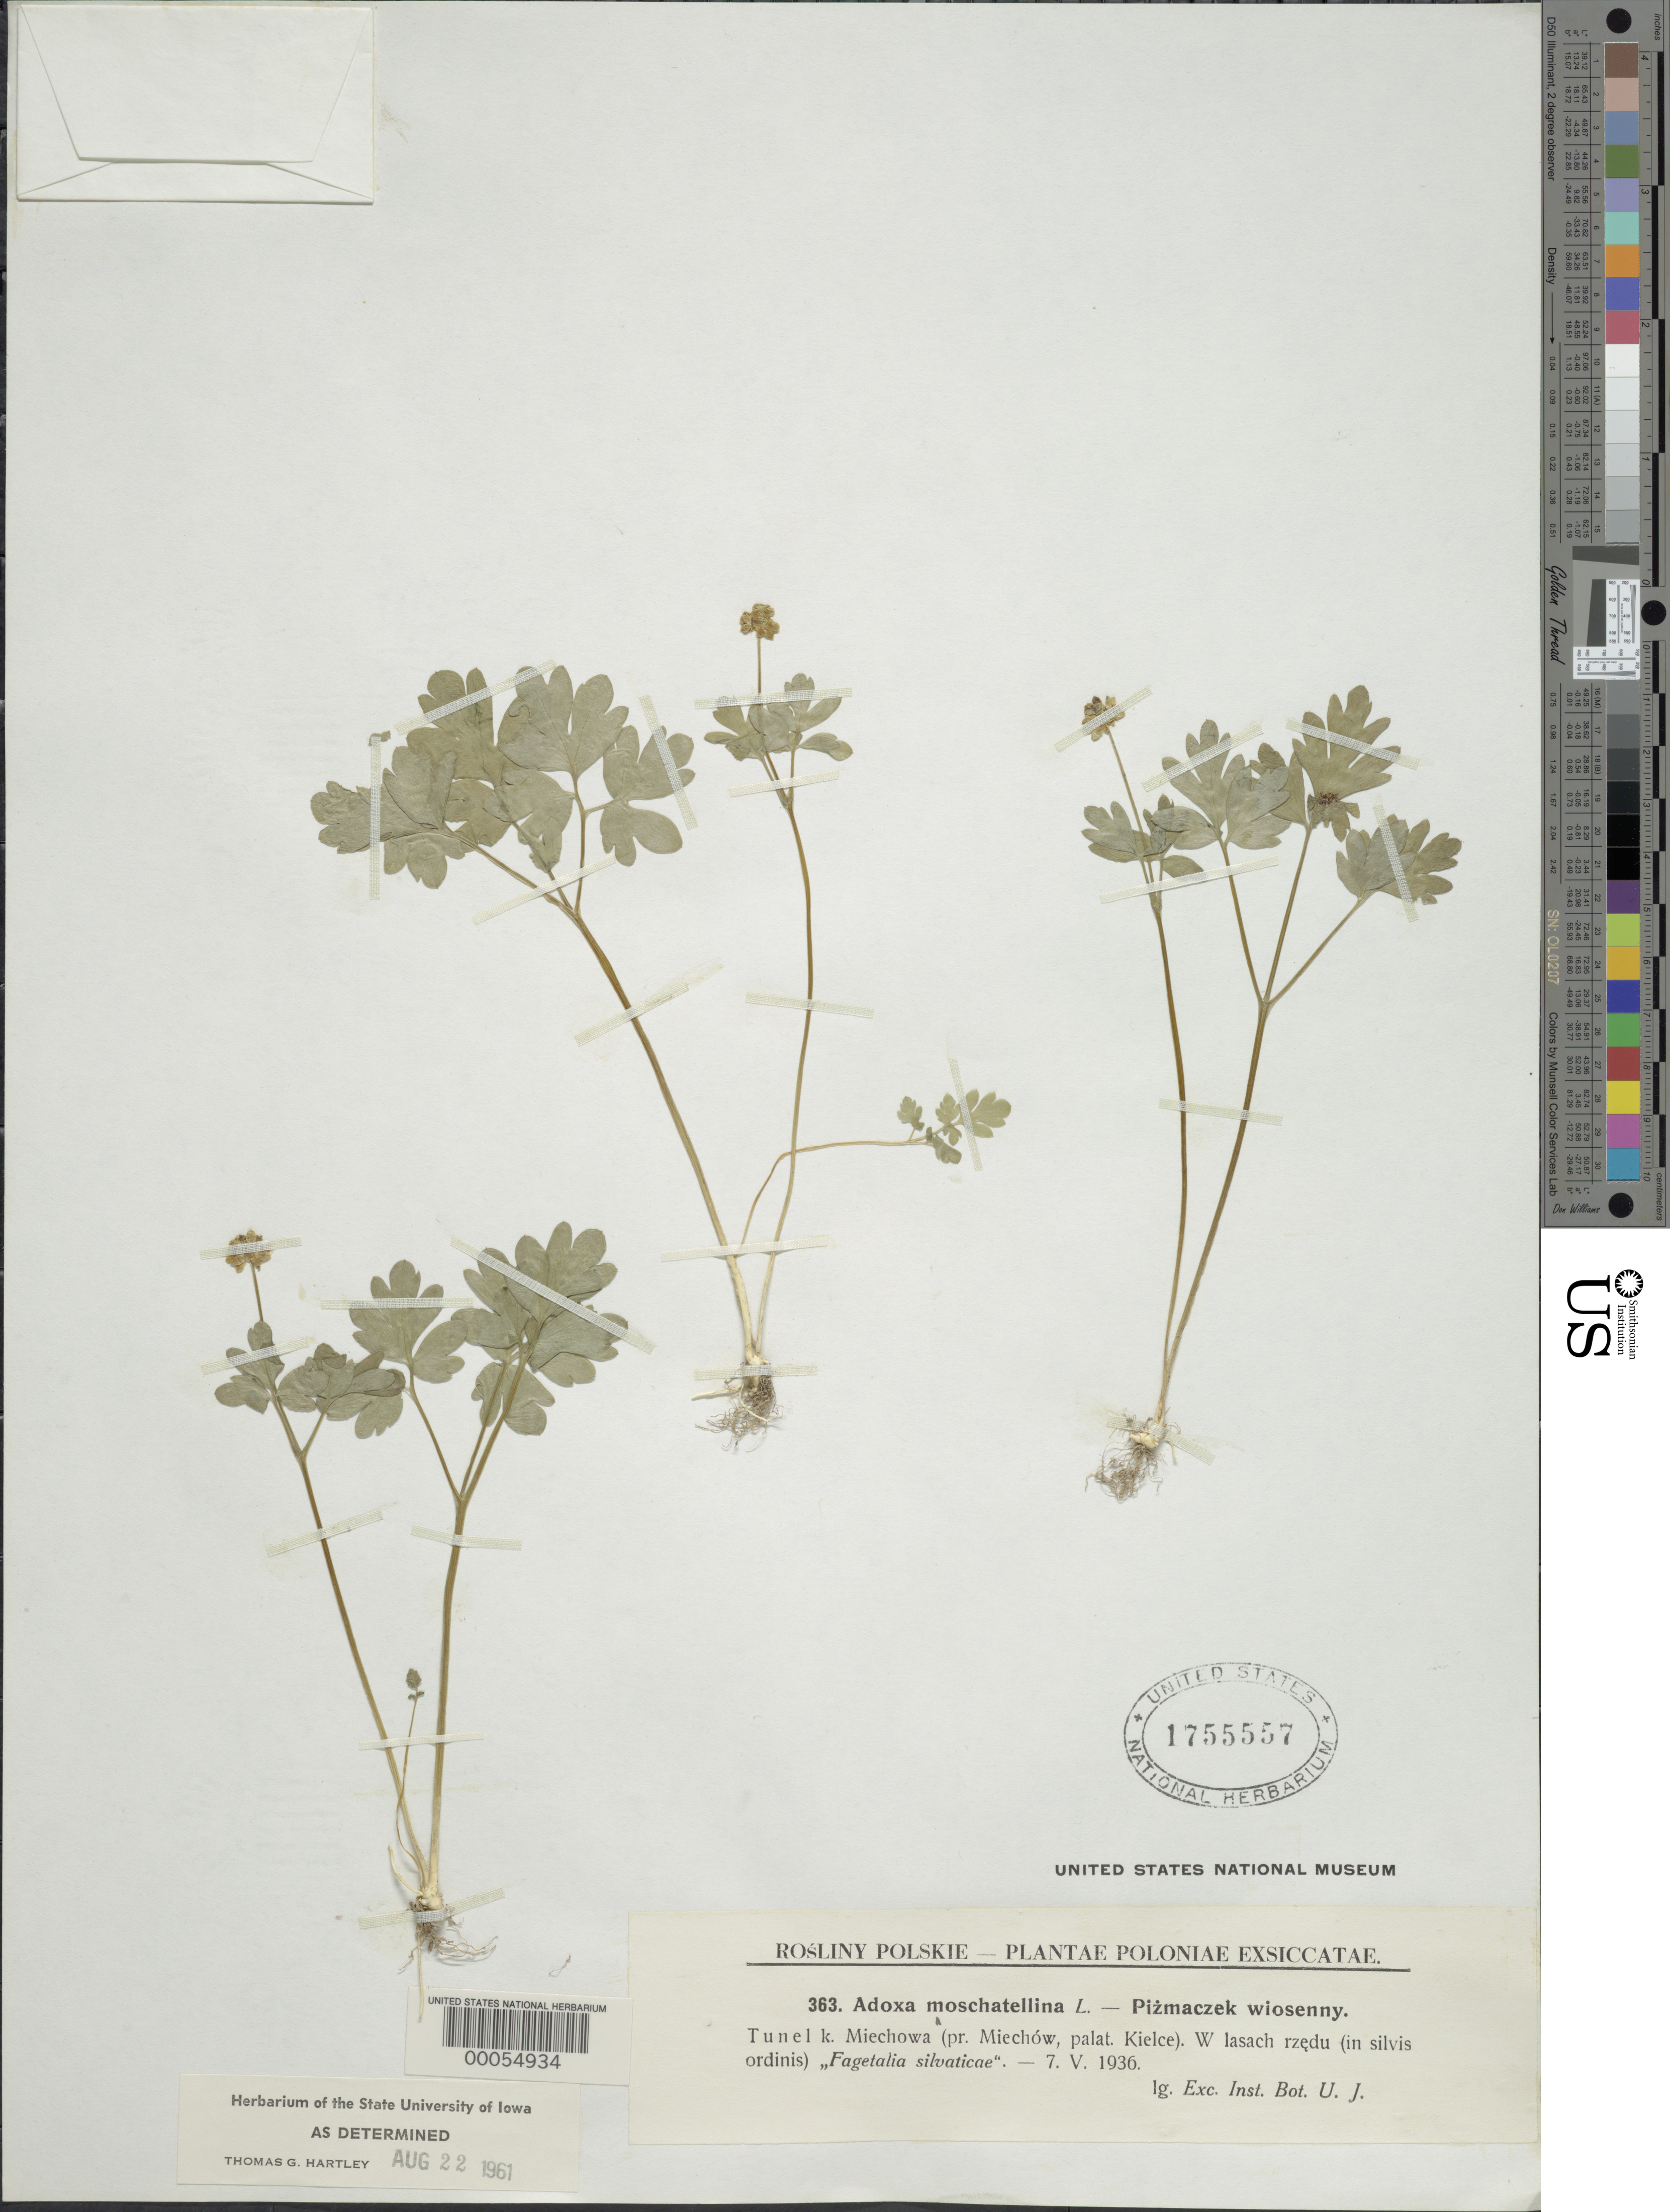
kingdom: Plantae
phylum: Tracheophyta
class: Magnoliopsida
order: Dipsacales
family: Viburnaceae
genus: Adoxa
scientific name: Adoxa moschatellina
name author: L.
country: Poland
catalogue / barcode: US 1755557